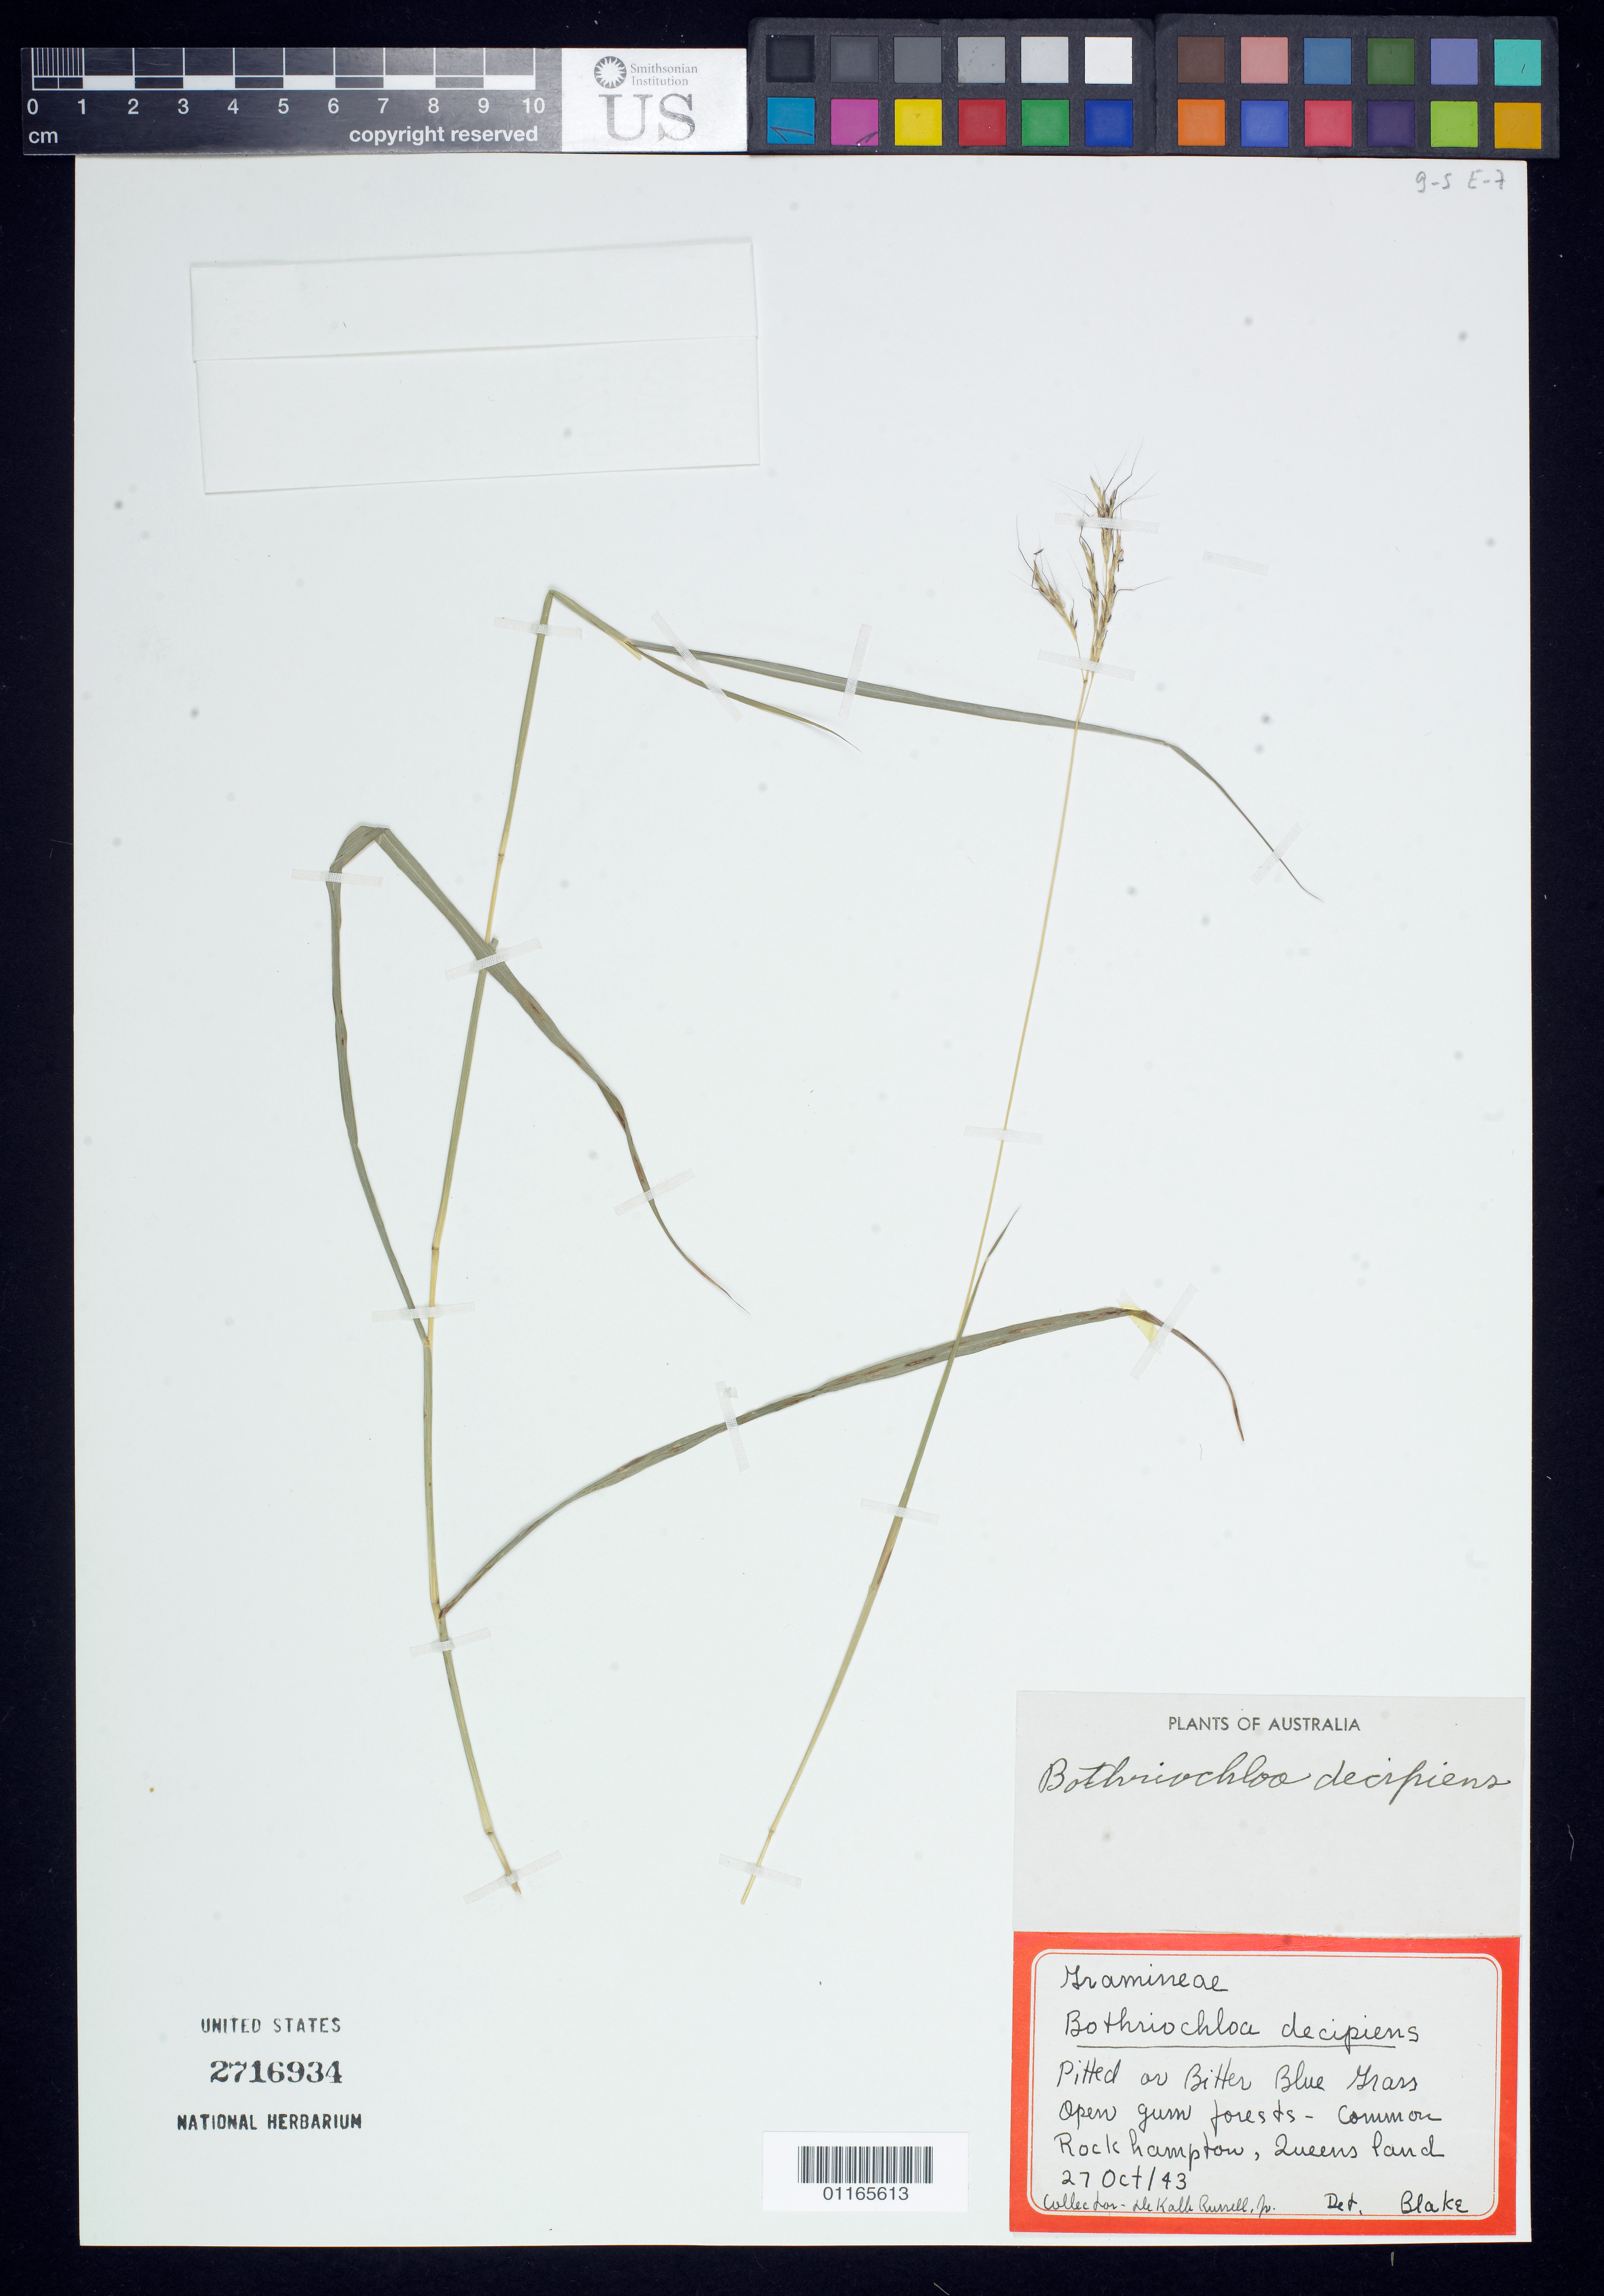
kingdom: Plantae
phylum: Tracheophyta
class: Liliopsida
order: Poales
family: Poaceae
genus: Bothriochloa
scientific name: Bothriochloa decipiens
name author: (Hack.) C. E. Hubb.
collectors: D. Russell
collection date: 1943-10-27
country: Australia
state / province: Queensland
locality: Rock Hampton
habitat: Pitted or Bitter Blue Grass open gum forests - common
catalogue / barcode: US 2716934